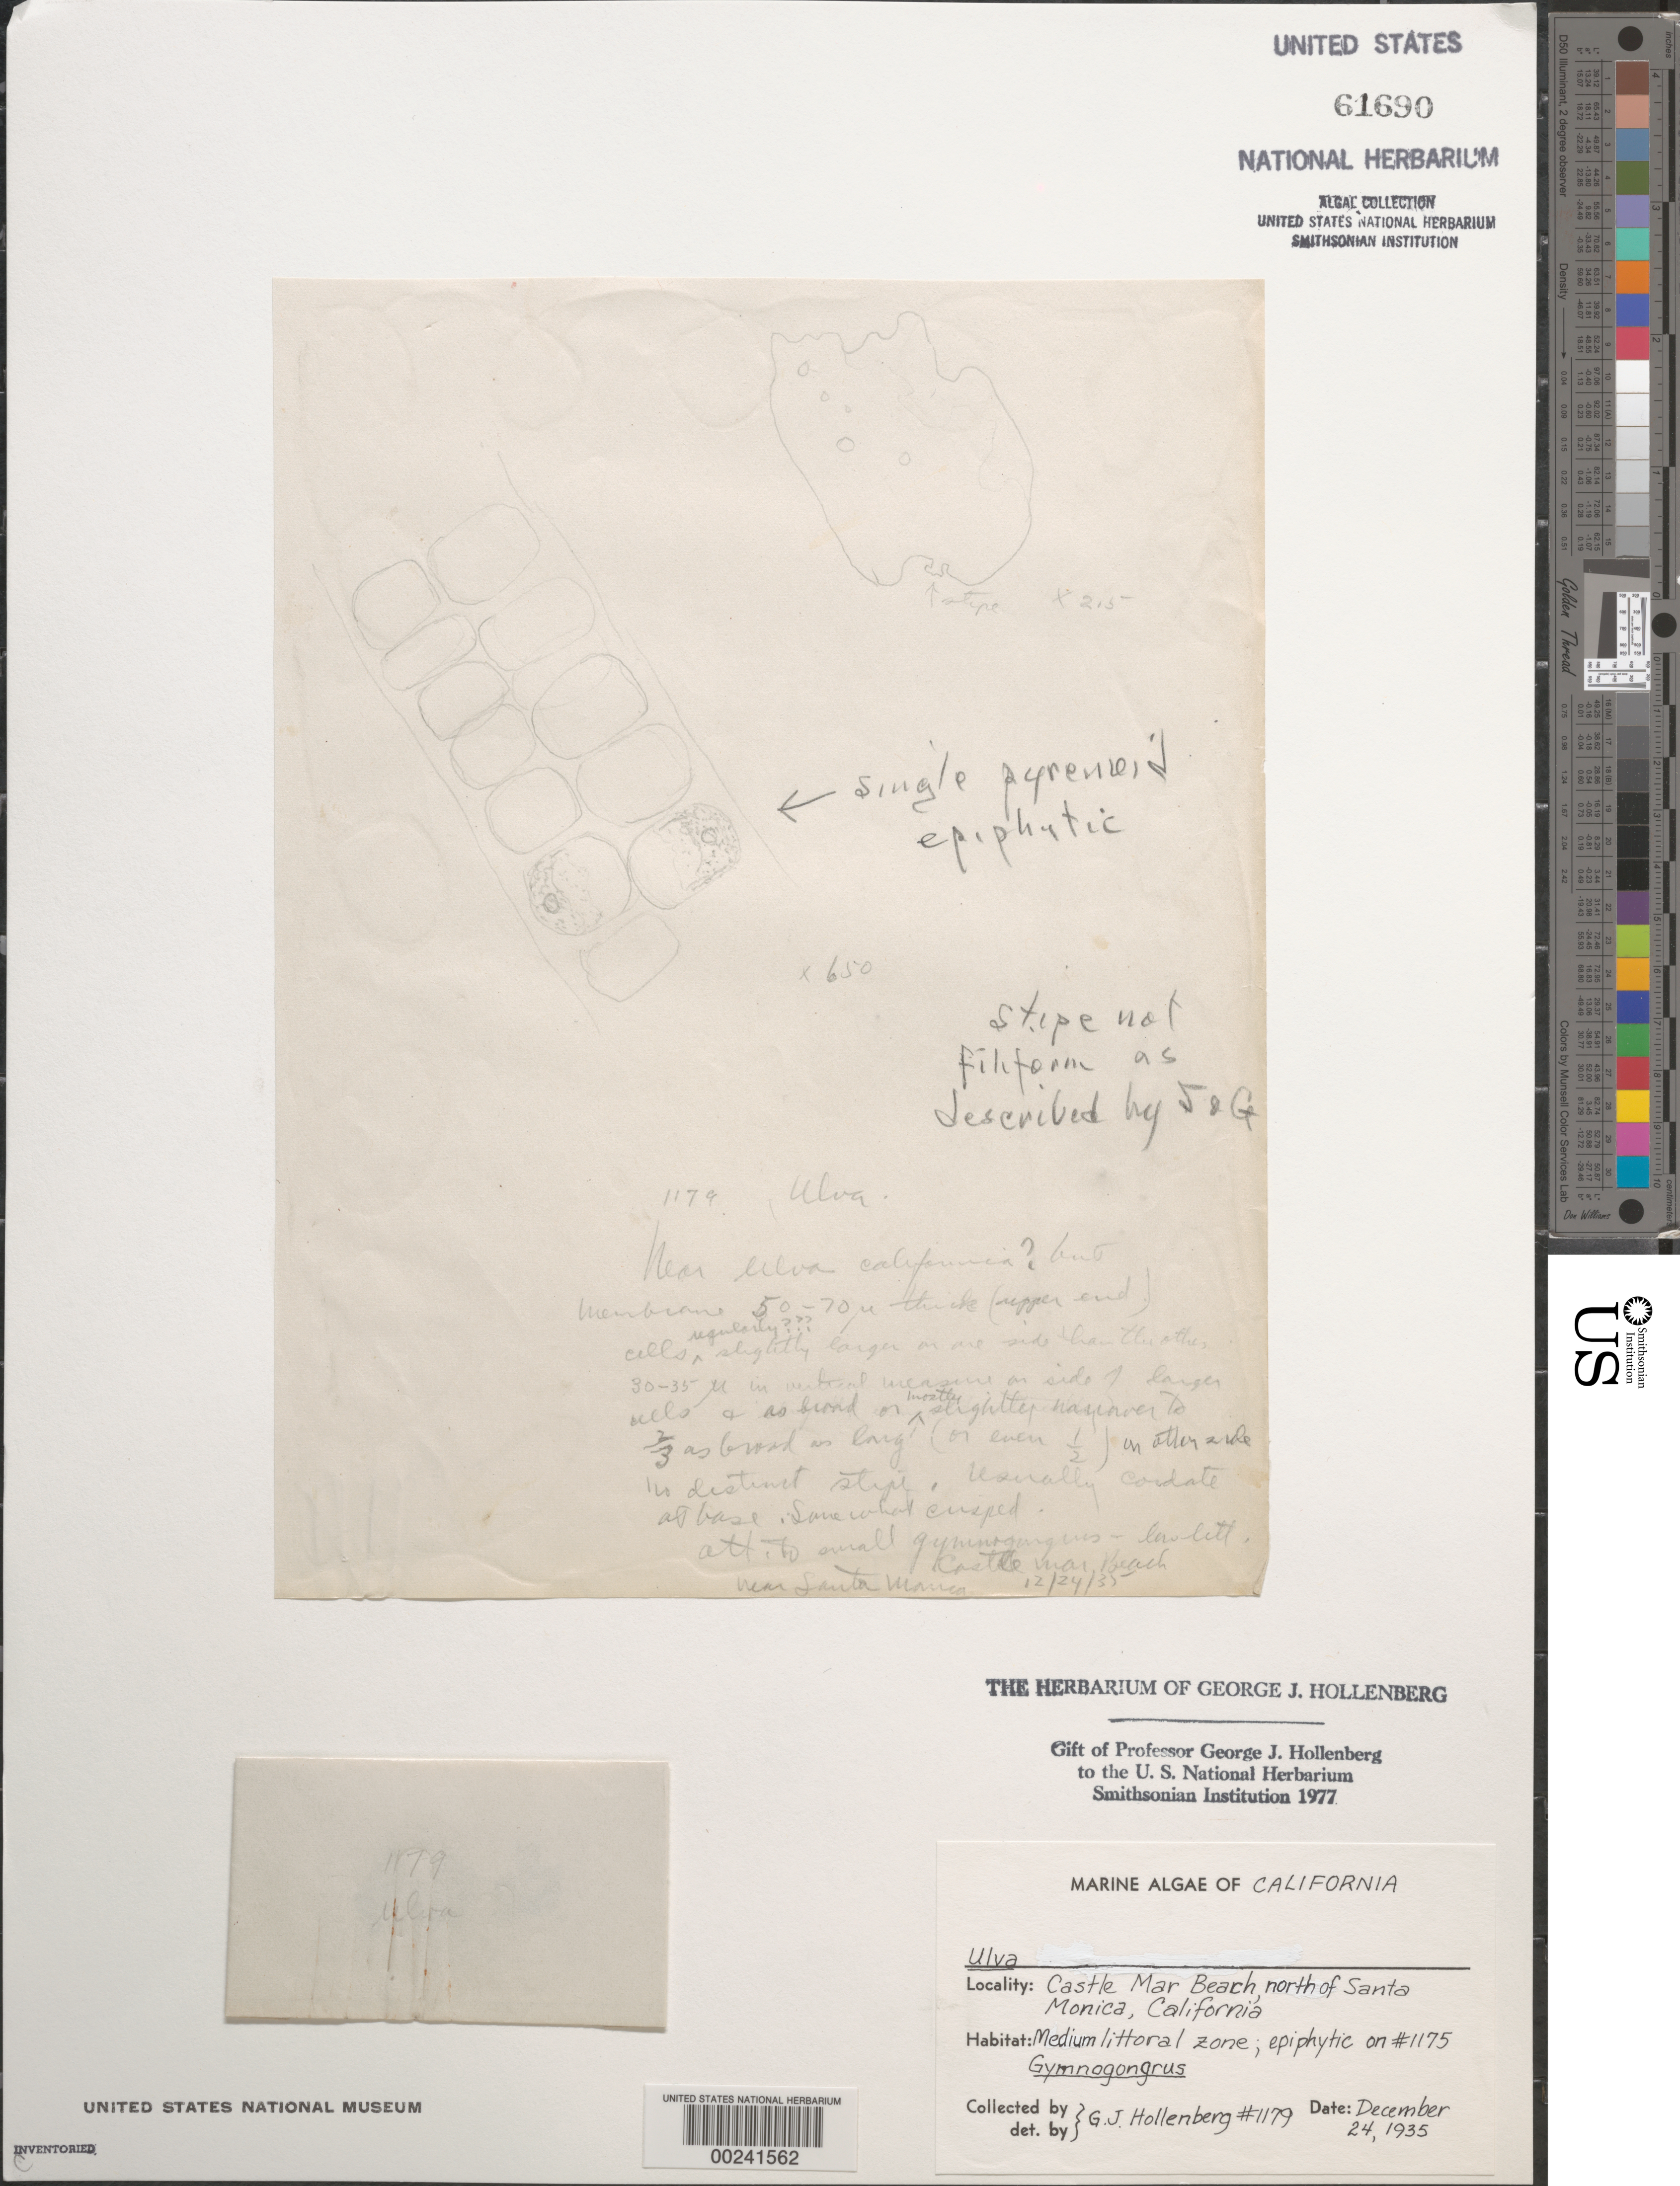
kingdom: Plantae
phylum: Chlorophyta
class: Ulvophyceae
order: Ulvales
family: Ulvaceae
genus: Ulva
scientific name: Ulva sp.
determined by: Hollenberg, George J.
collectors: G. Hollenberg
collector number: GJH 1179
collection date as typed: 24 Dec 1935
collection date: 1935-12-24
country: United States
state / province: California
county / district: Los Angeles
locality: Castle Mar Beach, north of Santa Monica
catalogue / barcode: US 61690